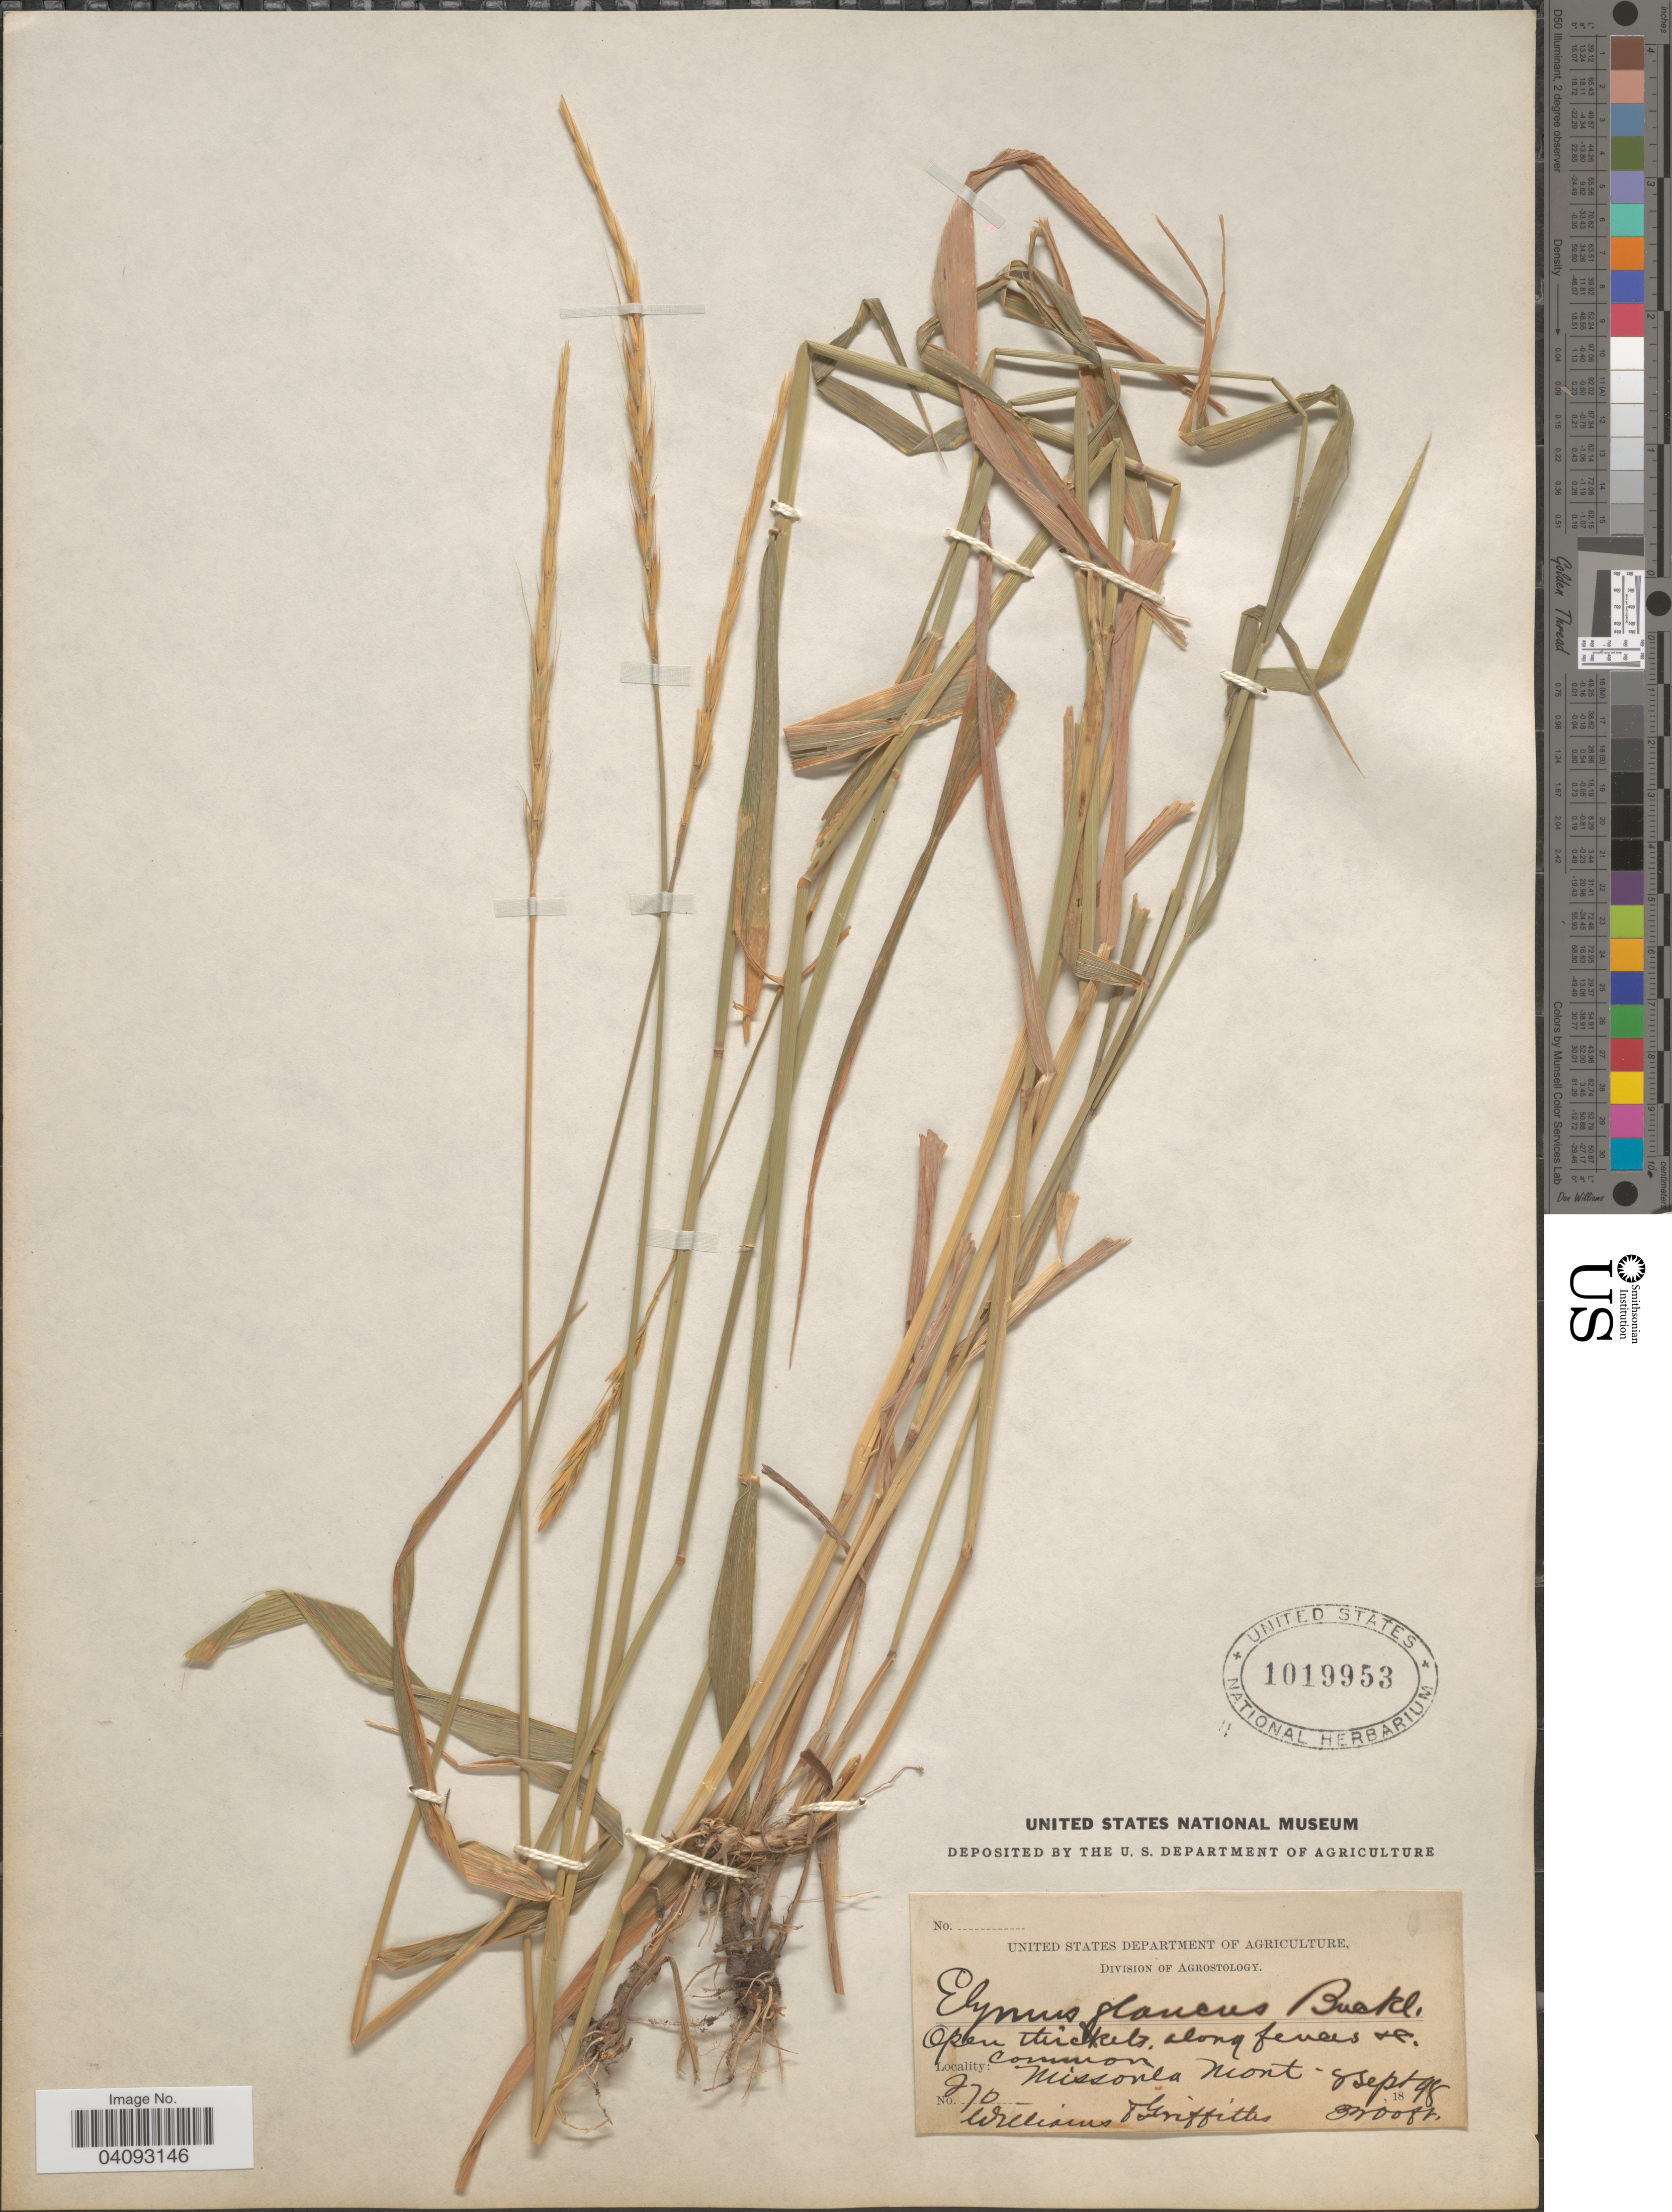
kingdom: Plantae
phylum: Tracheophyta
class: Liliopsida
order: Poales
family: Poaceae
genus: Elymus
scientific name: Elymus glaucus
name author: Buckley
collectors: -- Williams & -- Griffiths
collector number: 270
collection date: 1898-09-08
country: United States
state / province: Montana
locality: Open thickets along fences. Common. Missoula.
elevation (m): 2499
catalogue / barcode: US 1019953